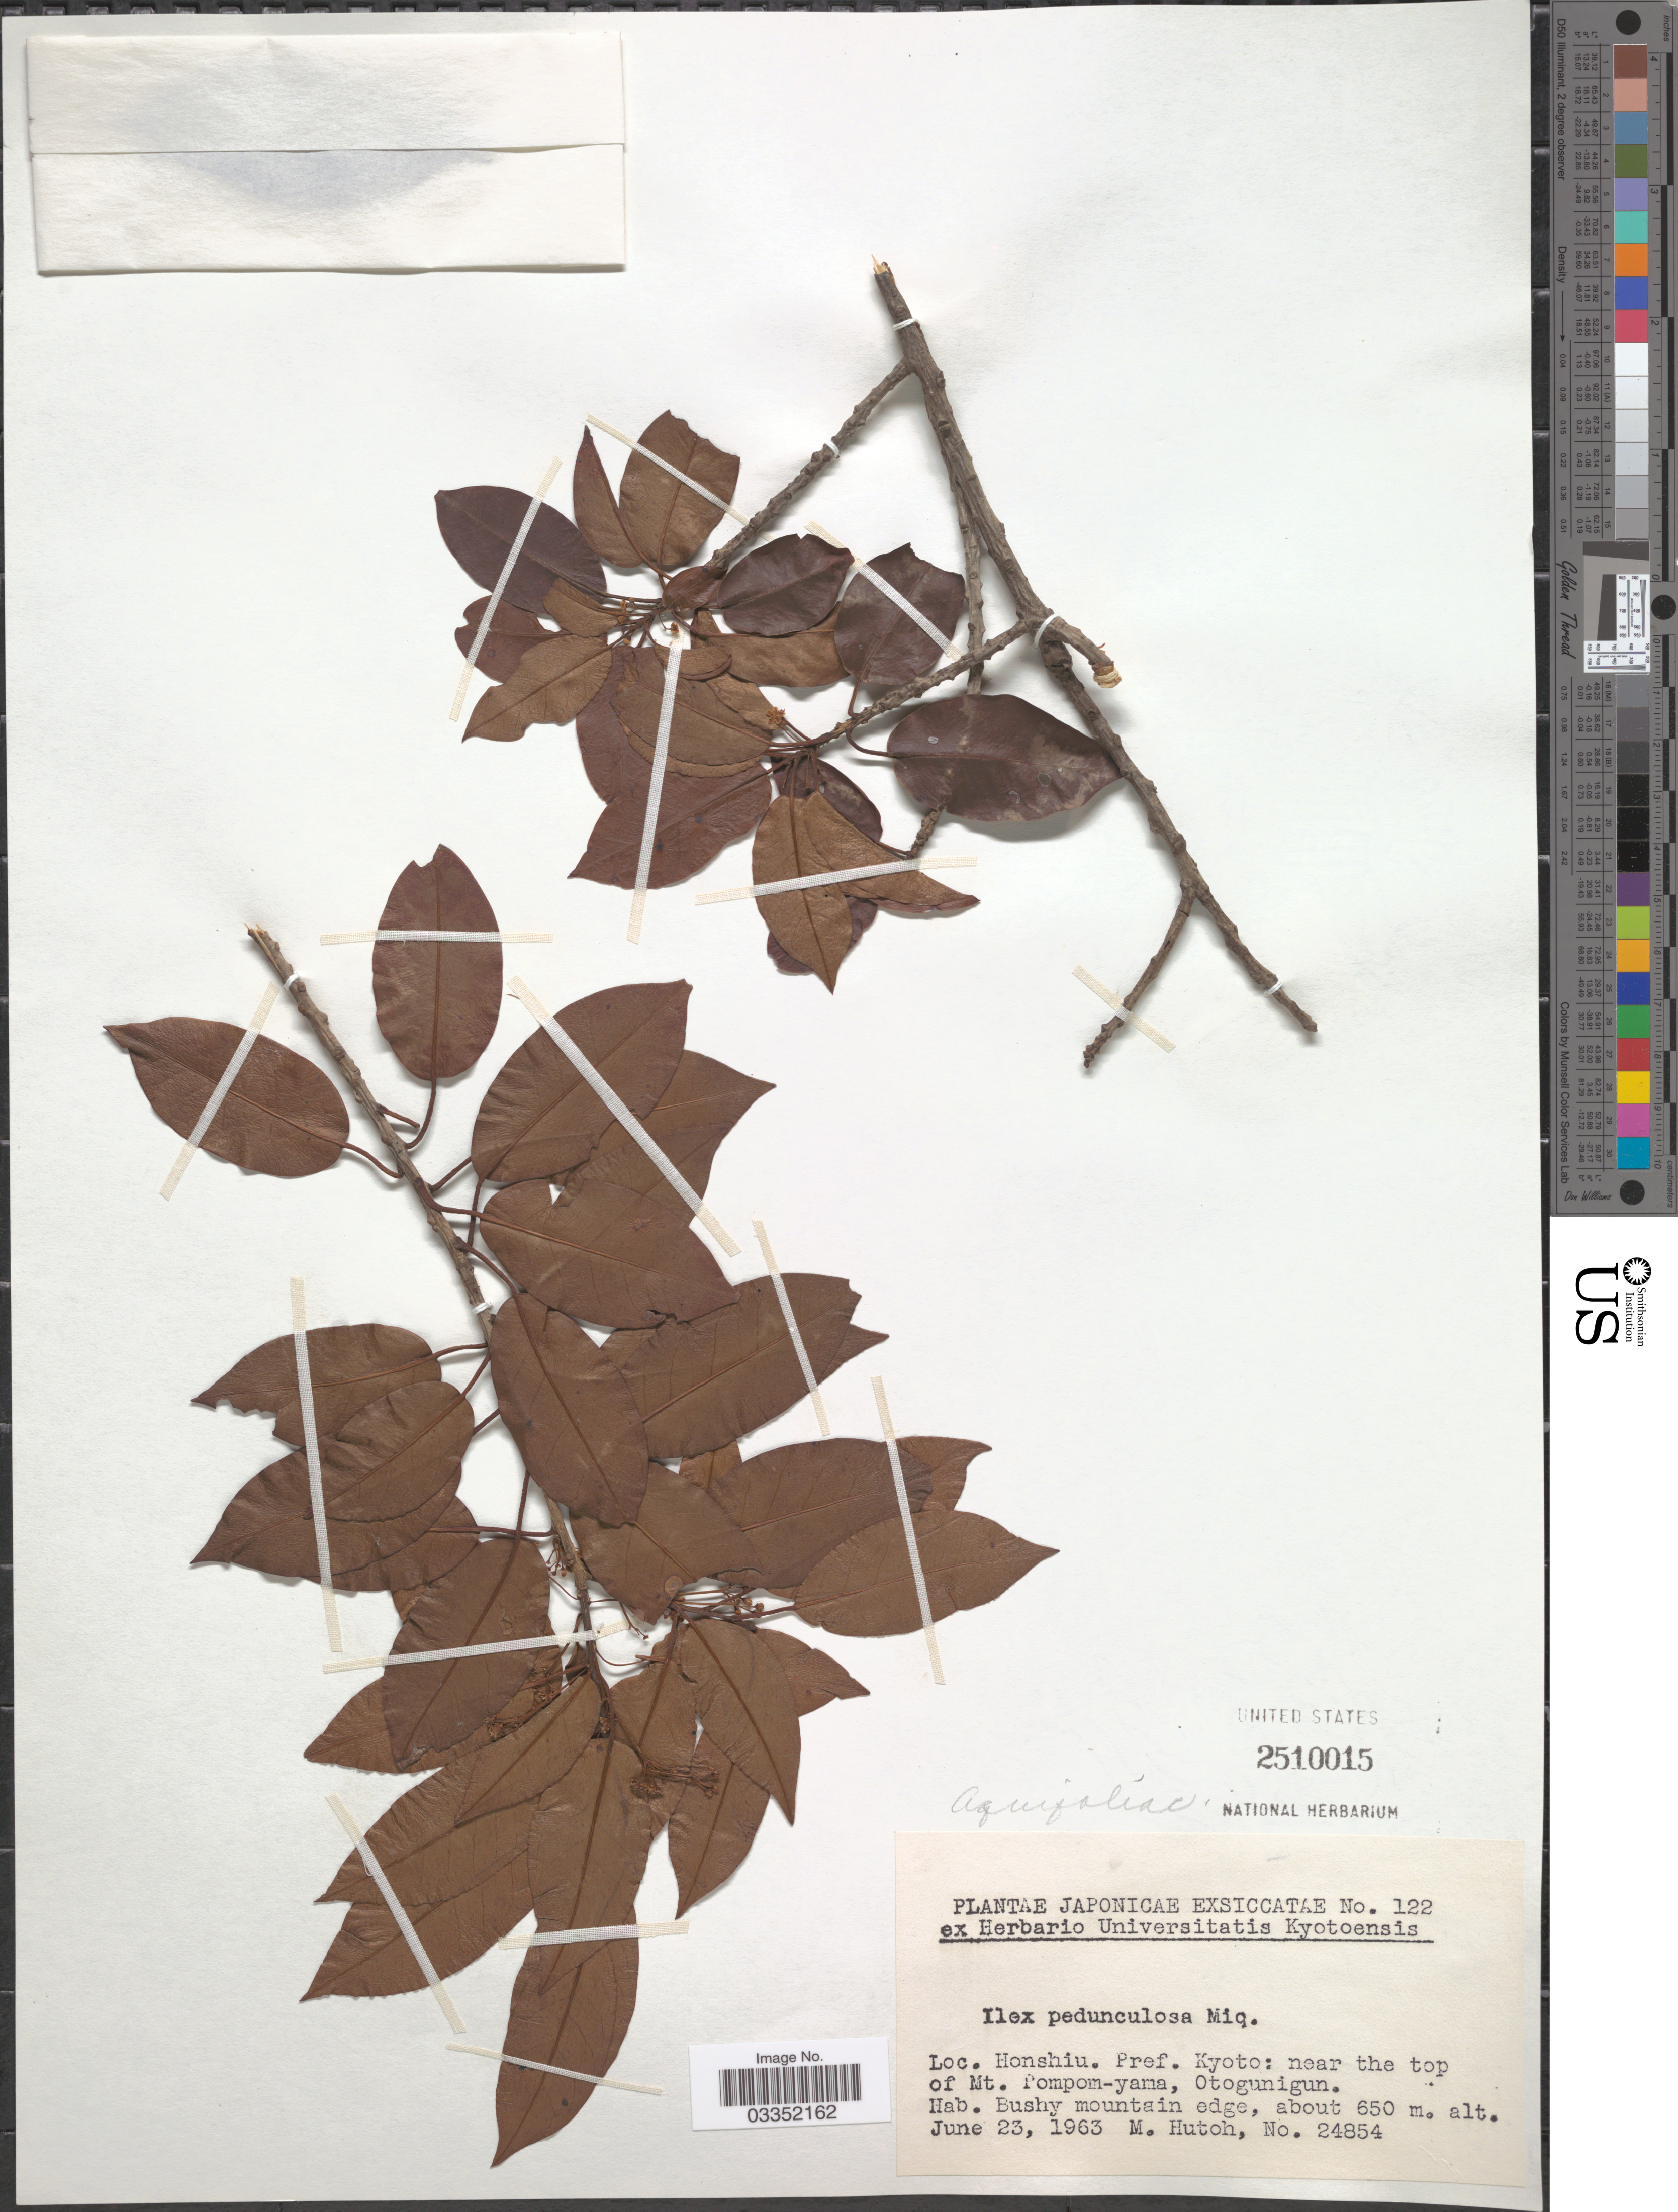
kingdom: Plantae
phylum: Tracheophyta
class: Magnoliopsida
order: Aquifoliales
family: Aquifoliaceae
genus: Ilex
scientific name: Ilex pedunculosa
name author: Miq.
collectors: M. Hutoh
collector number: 24854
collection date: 1963-06-23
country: Japan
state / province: Kyoto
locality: Honshiu. Pref. Kyoto: near the top of Mt. Pompon-yama, Otogunigun.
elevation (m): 650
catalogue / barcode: US 2510015